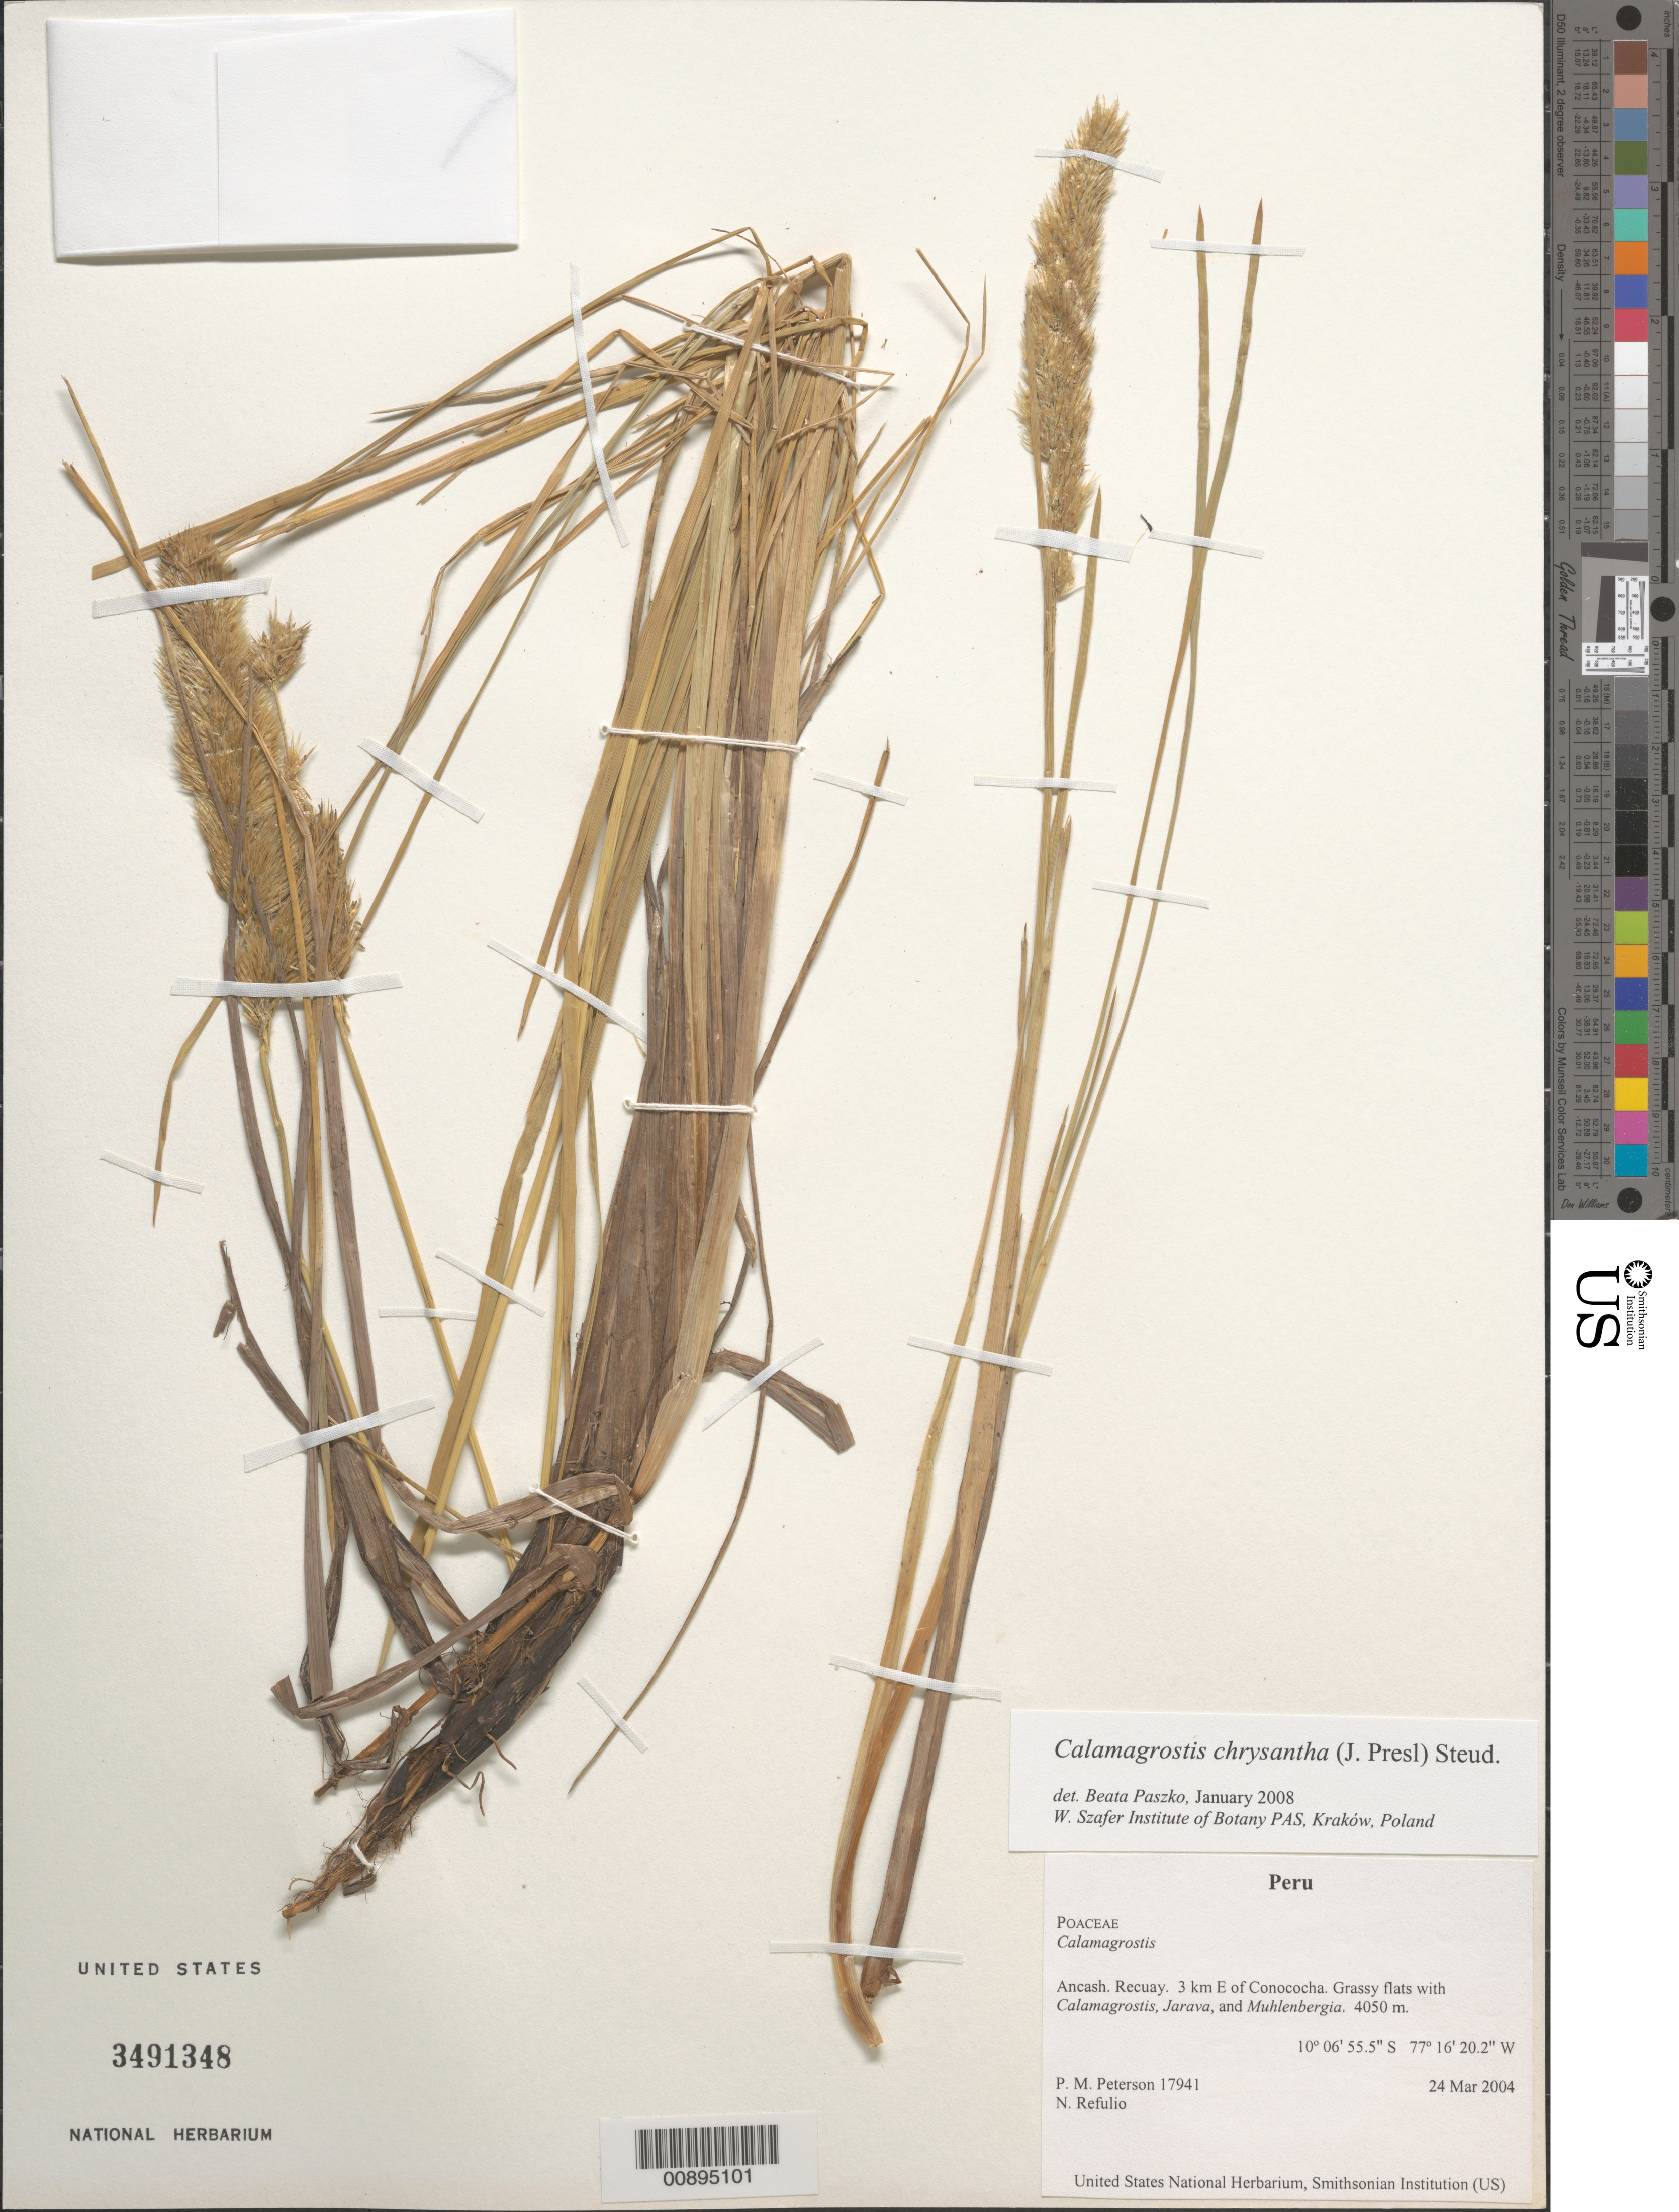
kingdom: Plantae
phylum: Tracheophyta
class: Liliopsida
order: Poales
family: Poaceae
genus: Calamagrostis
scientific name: Calamagrostis sp.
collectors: P. M. Peterson & N. Refulio-Rodríguez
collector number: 17941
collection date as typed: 24 Mar 2004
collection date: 2004-03-24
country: Peru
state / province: Ancash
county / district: Recuay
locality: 3 km E of Conococha. Grassy flats with Calamagrostis, Jarava, and Muhlenbergia.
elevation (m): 4050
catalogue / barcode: US 3491348